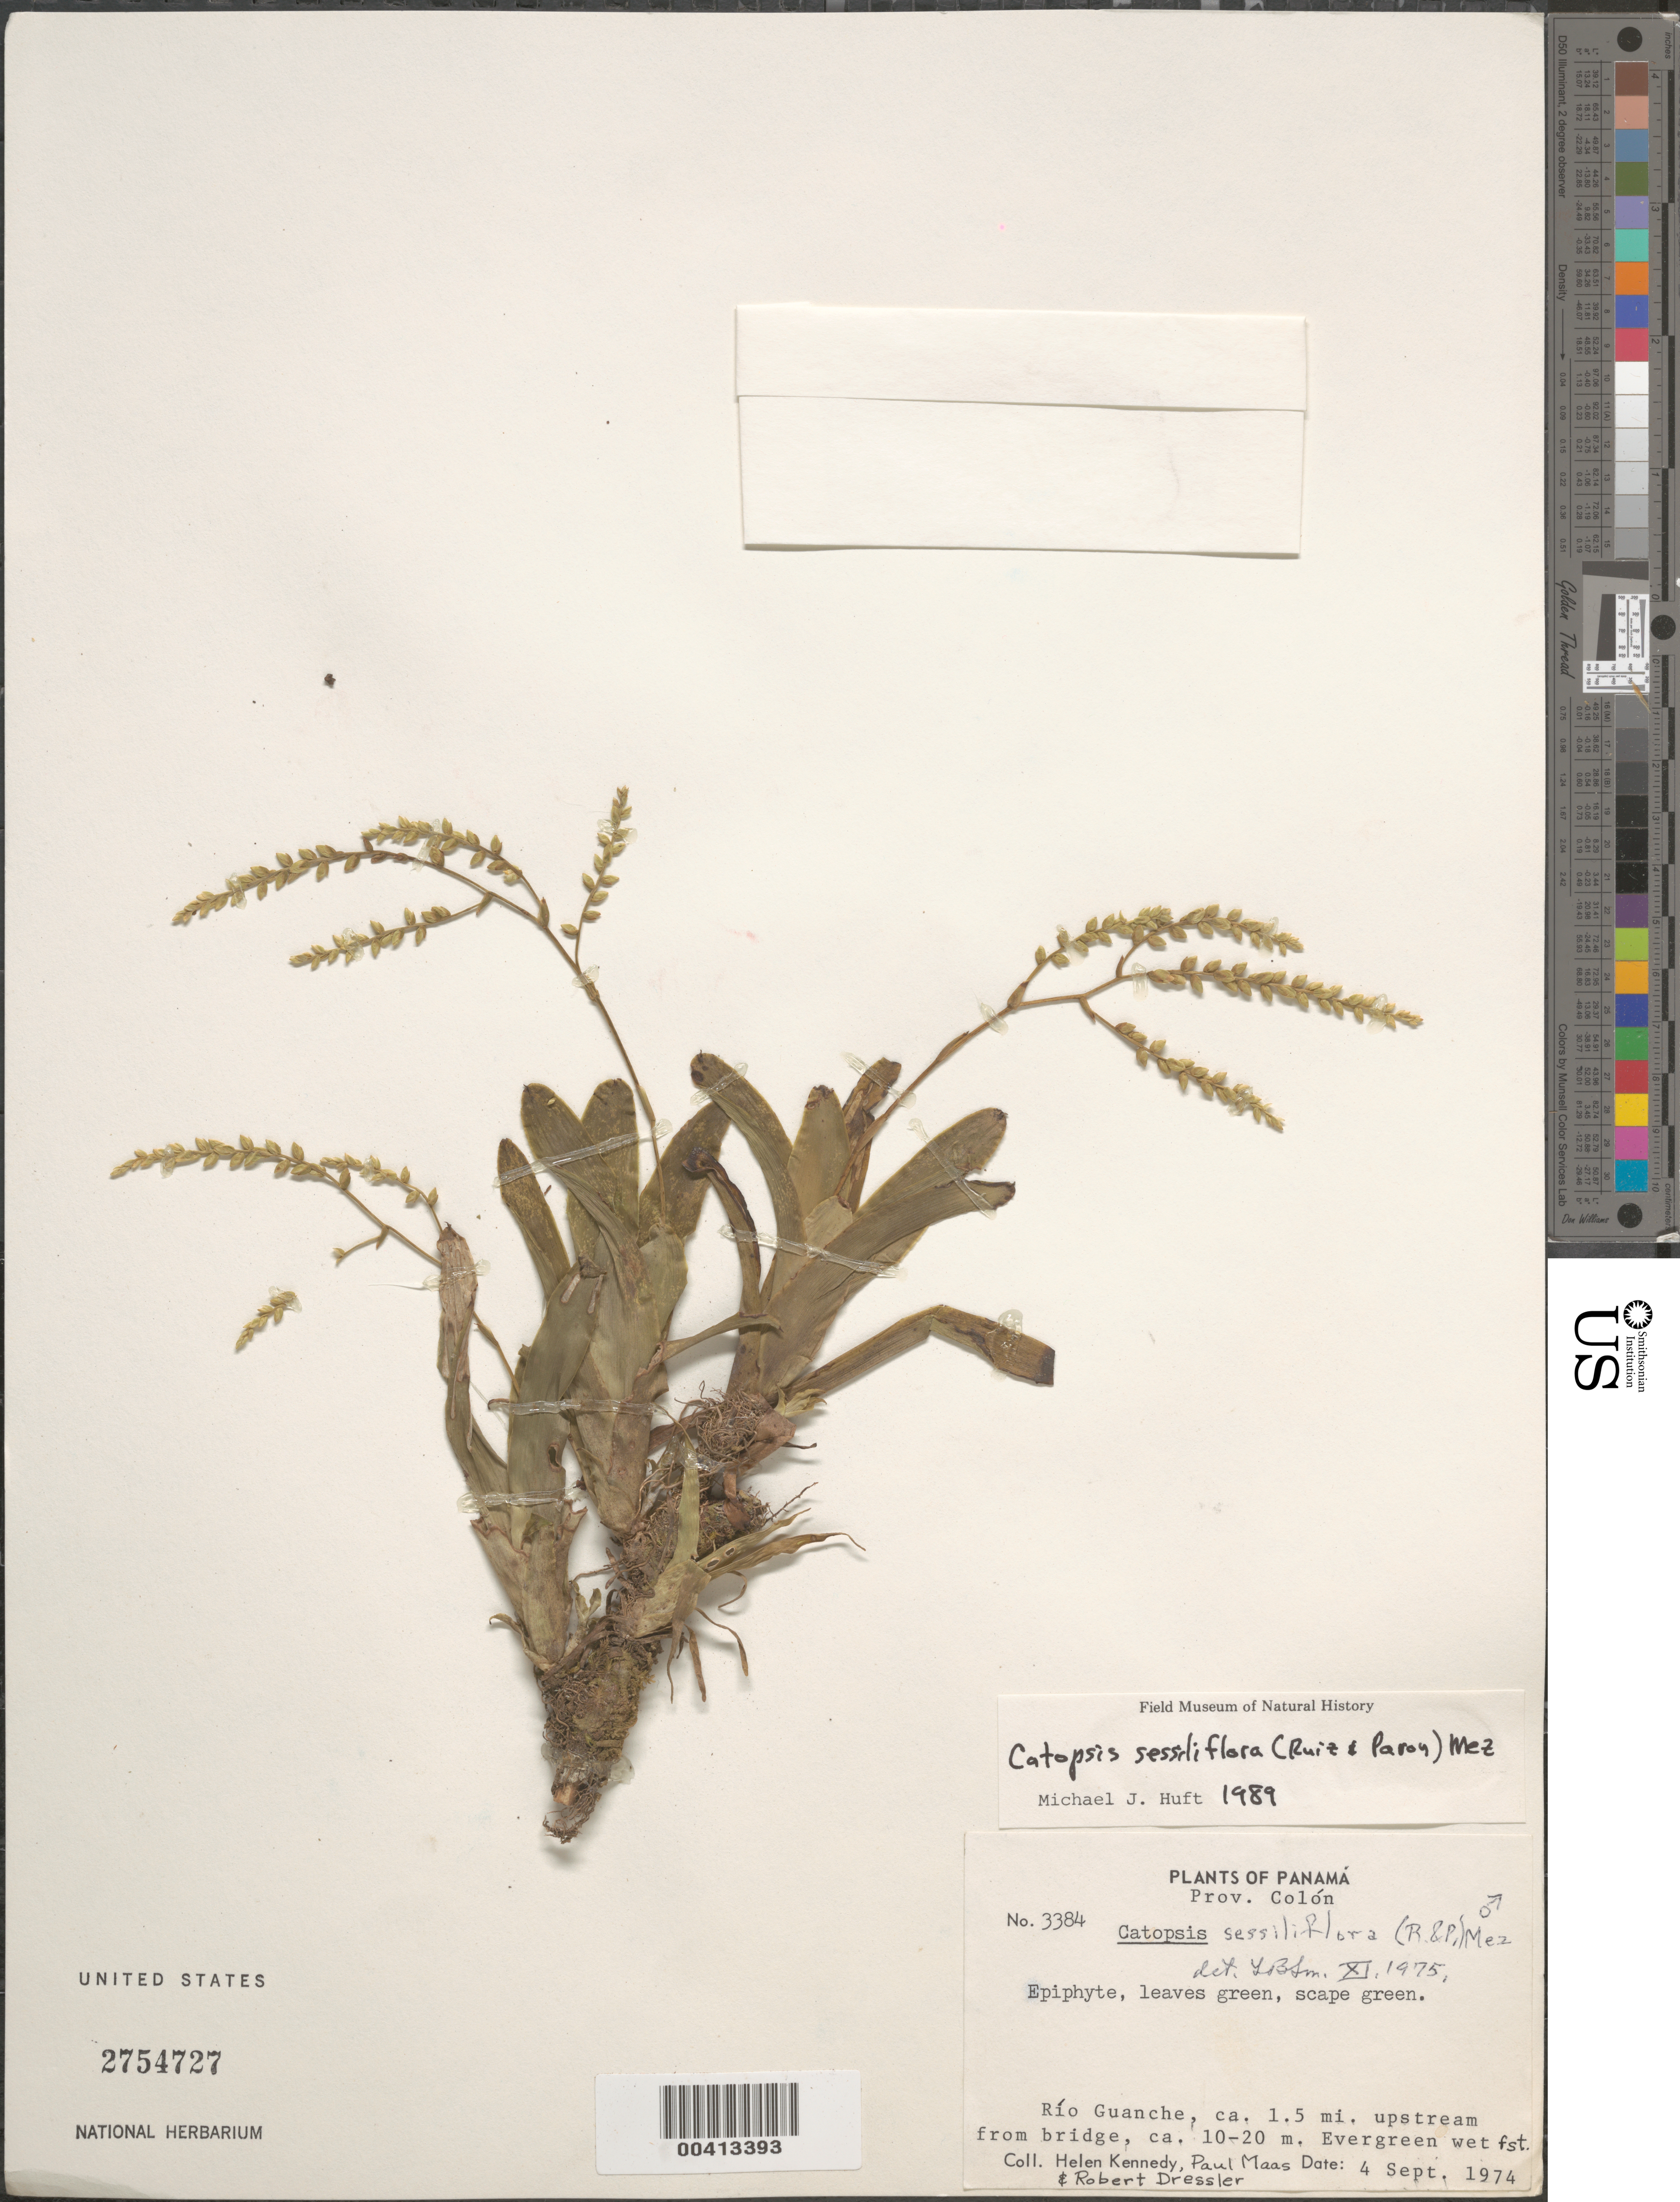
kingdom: Plantae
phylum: Tracheophyta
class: Liliopsida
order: Poales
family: Bromeliaceae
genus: Catopsis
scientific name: Catopsis sessiliflora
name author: (Ruiz & Pav.) Mez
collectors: H. Kennedy, P. Maas & R. Dressler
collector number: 3384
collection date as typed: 04 Sep 1974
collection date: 1974-09-04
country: Panama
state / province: Colón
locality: Rio Guanche, ca. 1.5 miles upstream from bridge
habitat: Evergreen wet forest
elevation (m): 10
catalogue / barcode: US 2754727